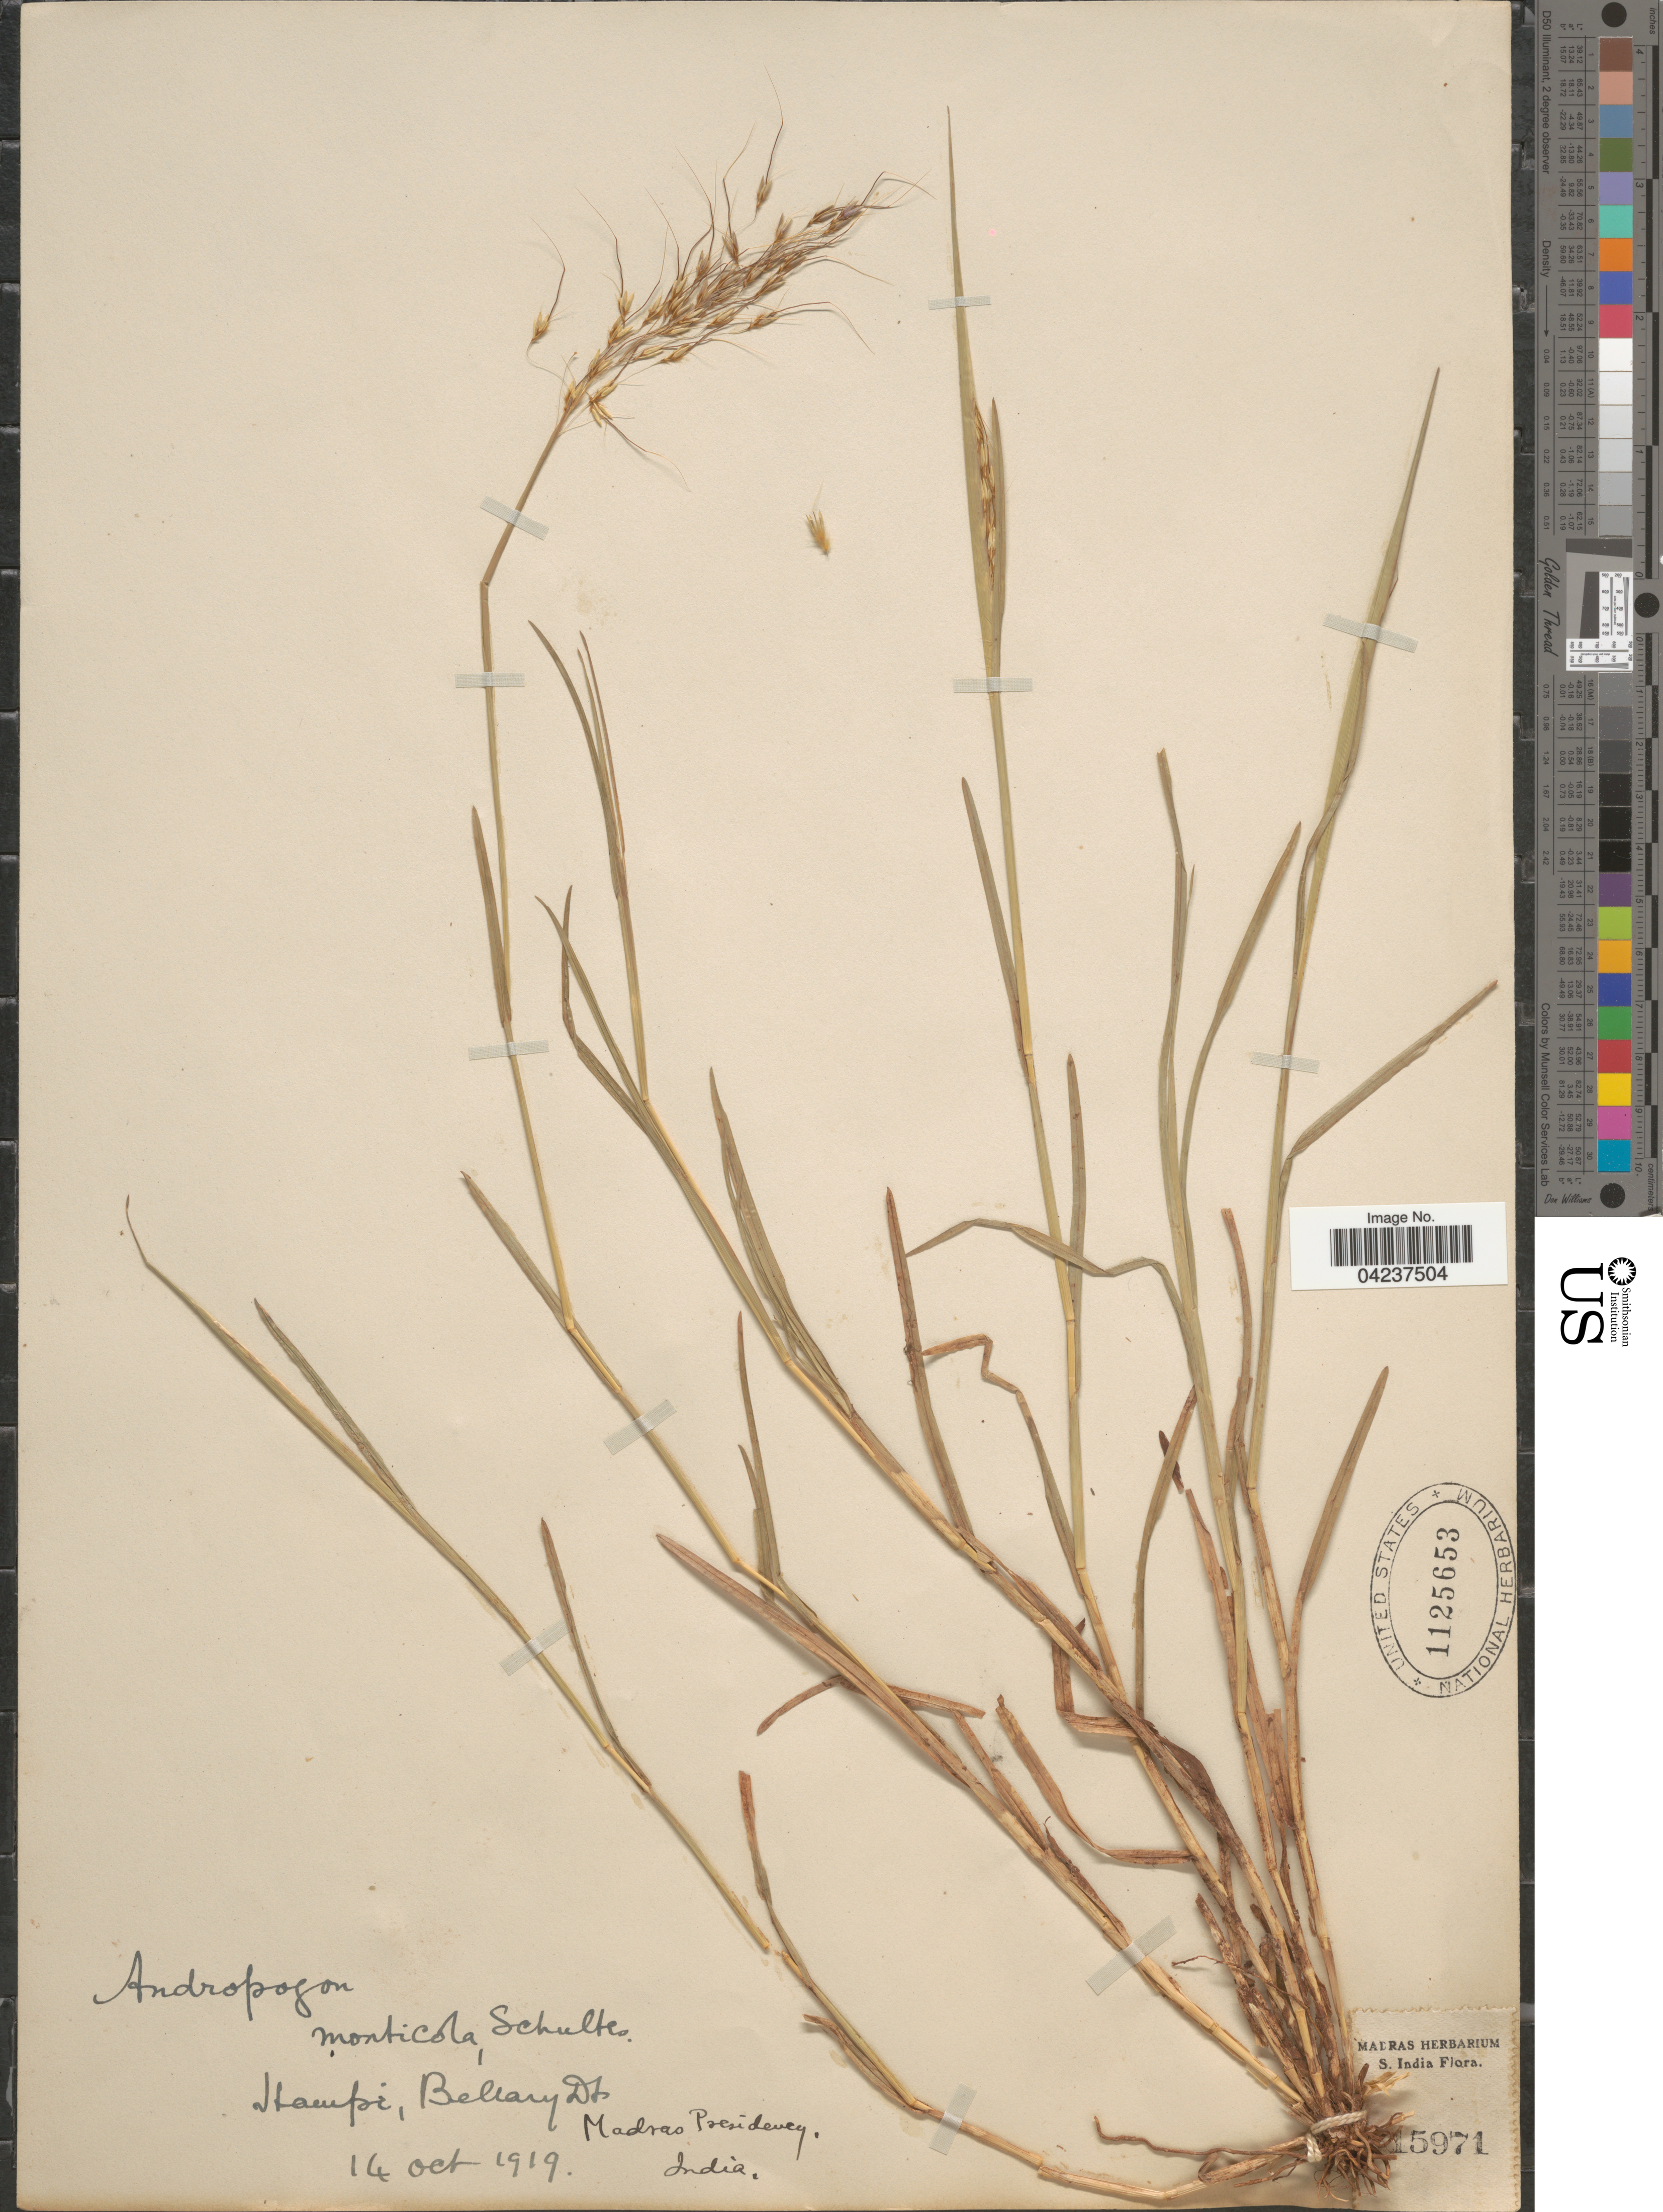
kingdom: Plantae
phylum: Tracheophyta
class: Liliopsida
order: Poales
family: Poaceae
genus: Chrysopogon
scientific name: Chrysopogon sp.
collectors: Ex herb. Madras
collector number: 15971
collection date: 1919-10-14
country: India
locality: Hampi, Bellary Dt. Madras Presidency.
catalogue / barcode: US 1125653